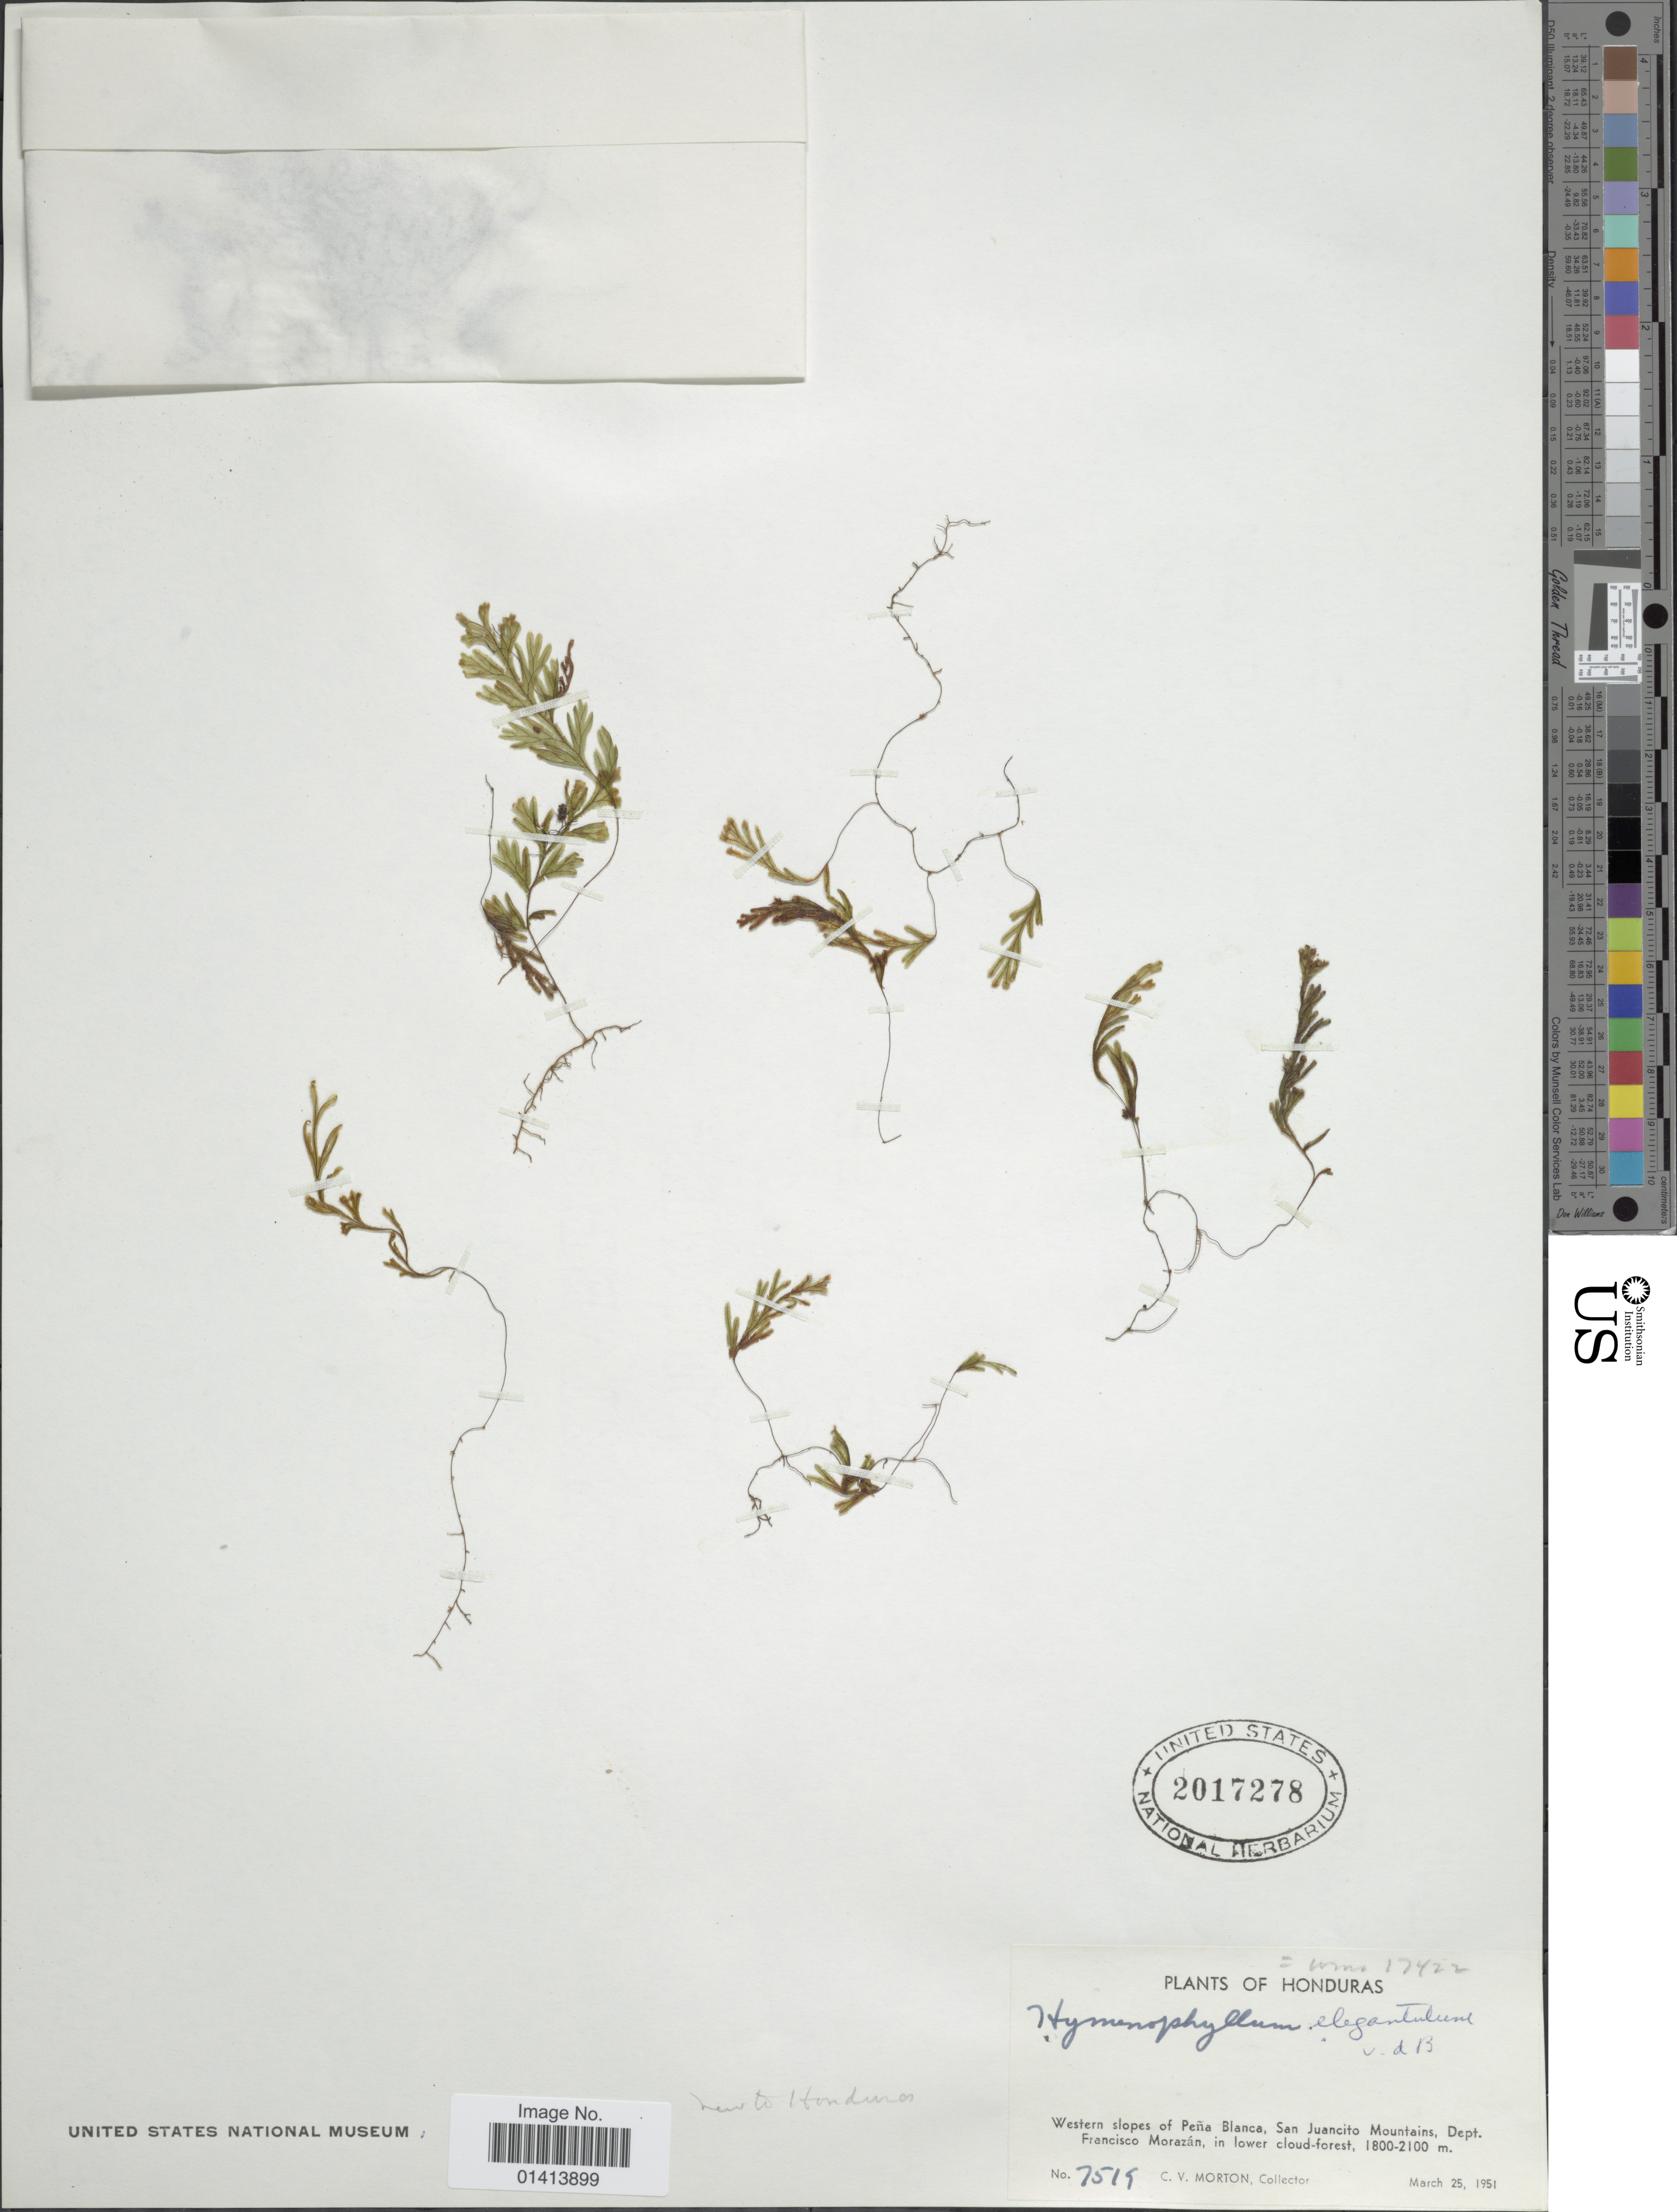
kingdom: Plantae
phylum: Tracheophyta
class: Polypodiopsida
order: Hymenophyllales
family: Hymenophyllaceae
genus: Hymenophyllum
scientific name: Hymenophyllum elegantulum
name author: Bosch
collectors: C. V. Morton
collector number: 7519*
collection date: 1951-03-25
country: Honduras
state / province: Fco. Morazán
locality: Western slopes of Peña Blanca, San Juancito Mountains, Dept Francisco Morazan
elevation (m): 1800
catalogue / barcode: US 2017278